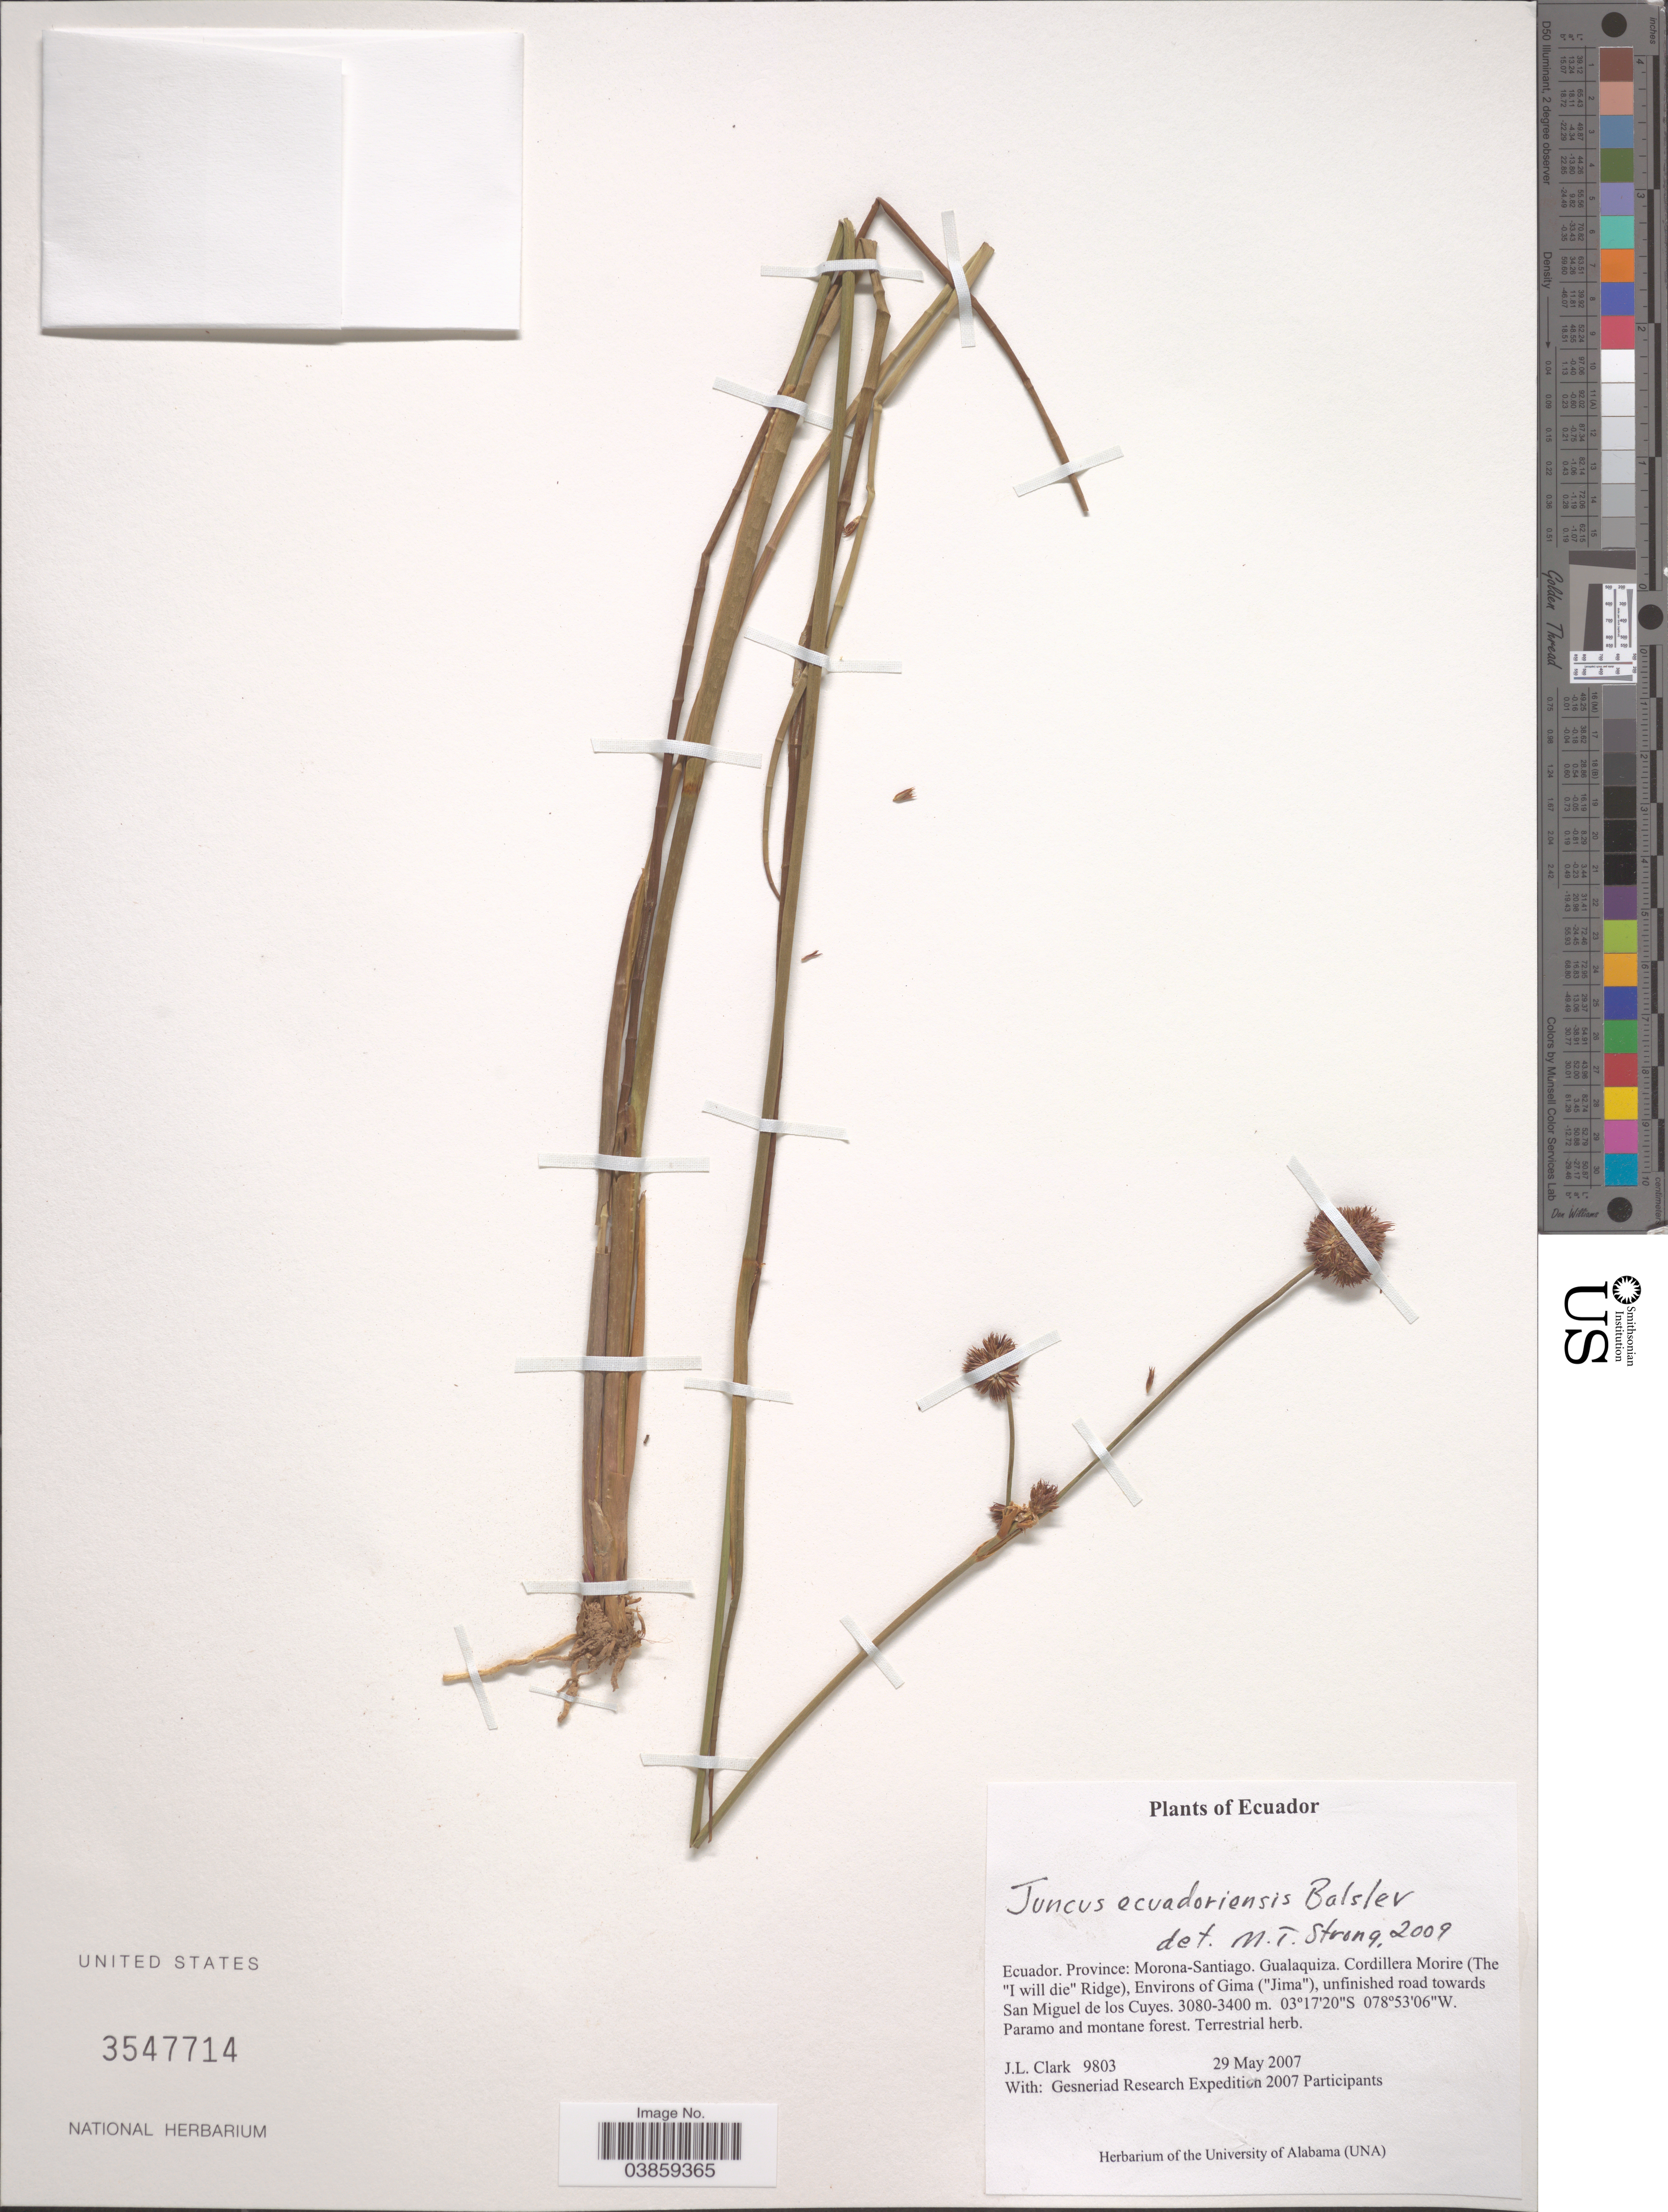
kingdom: Plantae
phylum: Tracheophyta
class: Liliopsida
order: Poales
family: Juncaceae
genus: Juncus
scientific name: Juncus ecuadoriensis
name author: Balslev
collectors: J. L. Clark & Gesneriad Research Expedition 2007 Participants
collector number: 9803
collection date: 2007-05-29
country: Ecuador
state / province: Morona-Santiago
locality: Gualaquiza. Cordillera Morire (The "I will die" Ridge), Environs of Gima ("Jima"), unfinished road towards San Miguel de los Cuyes.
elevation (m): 3080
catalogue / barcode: US 3547714